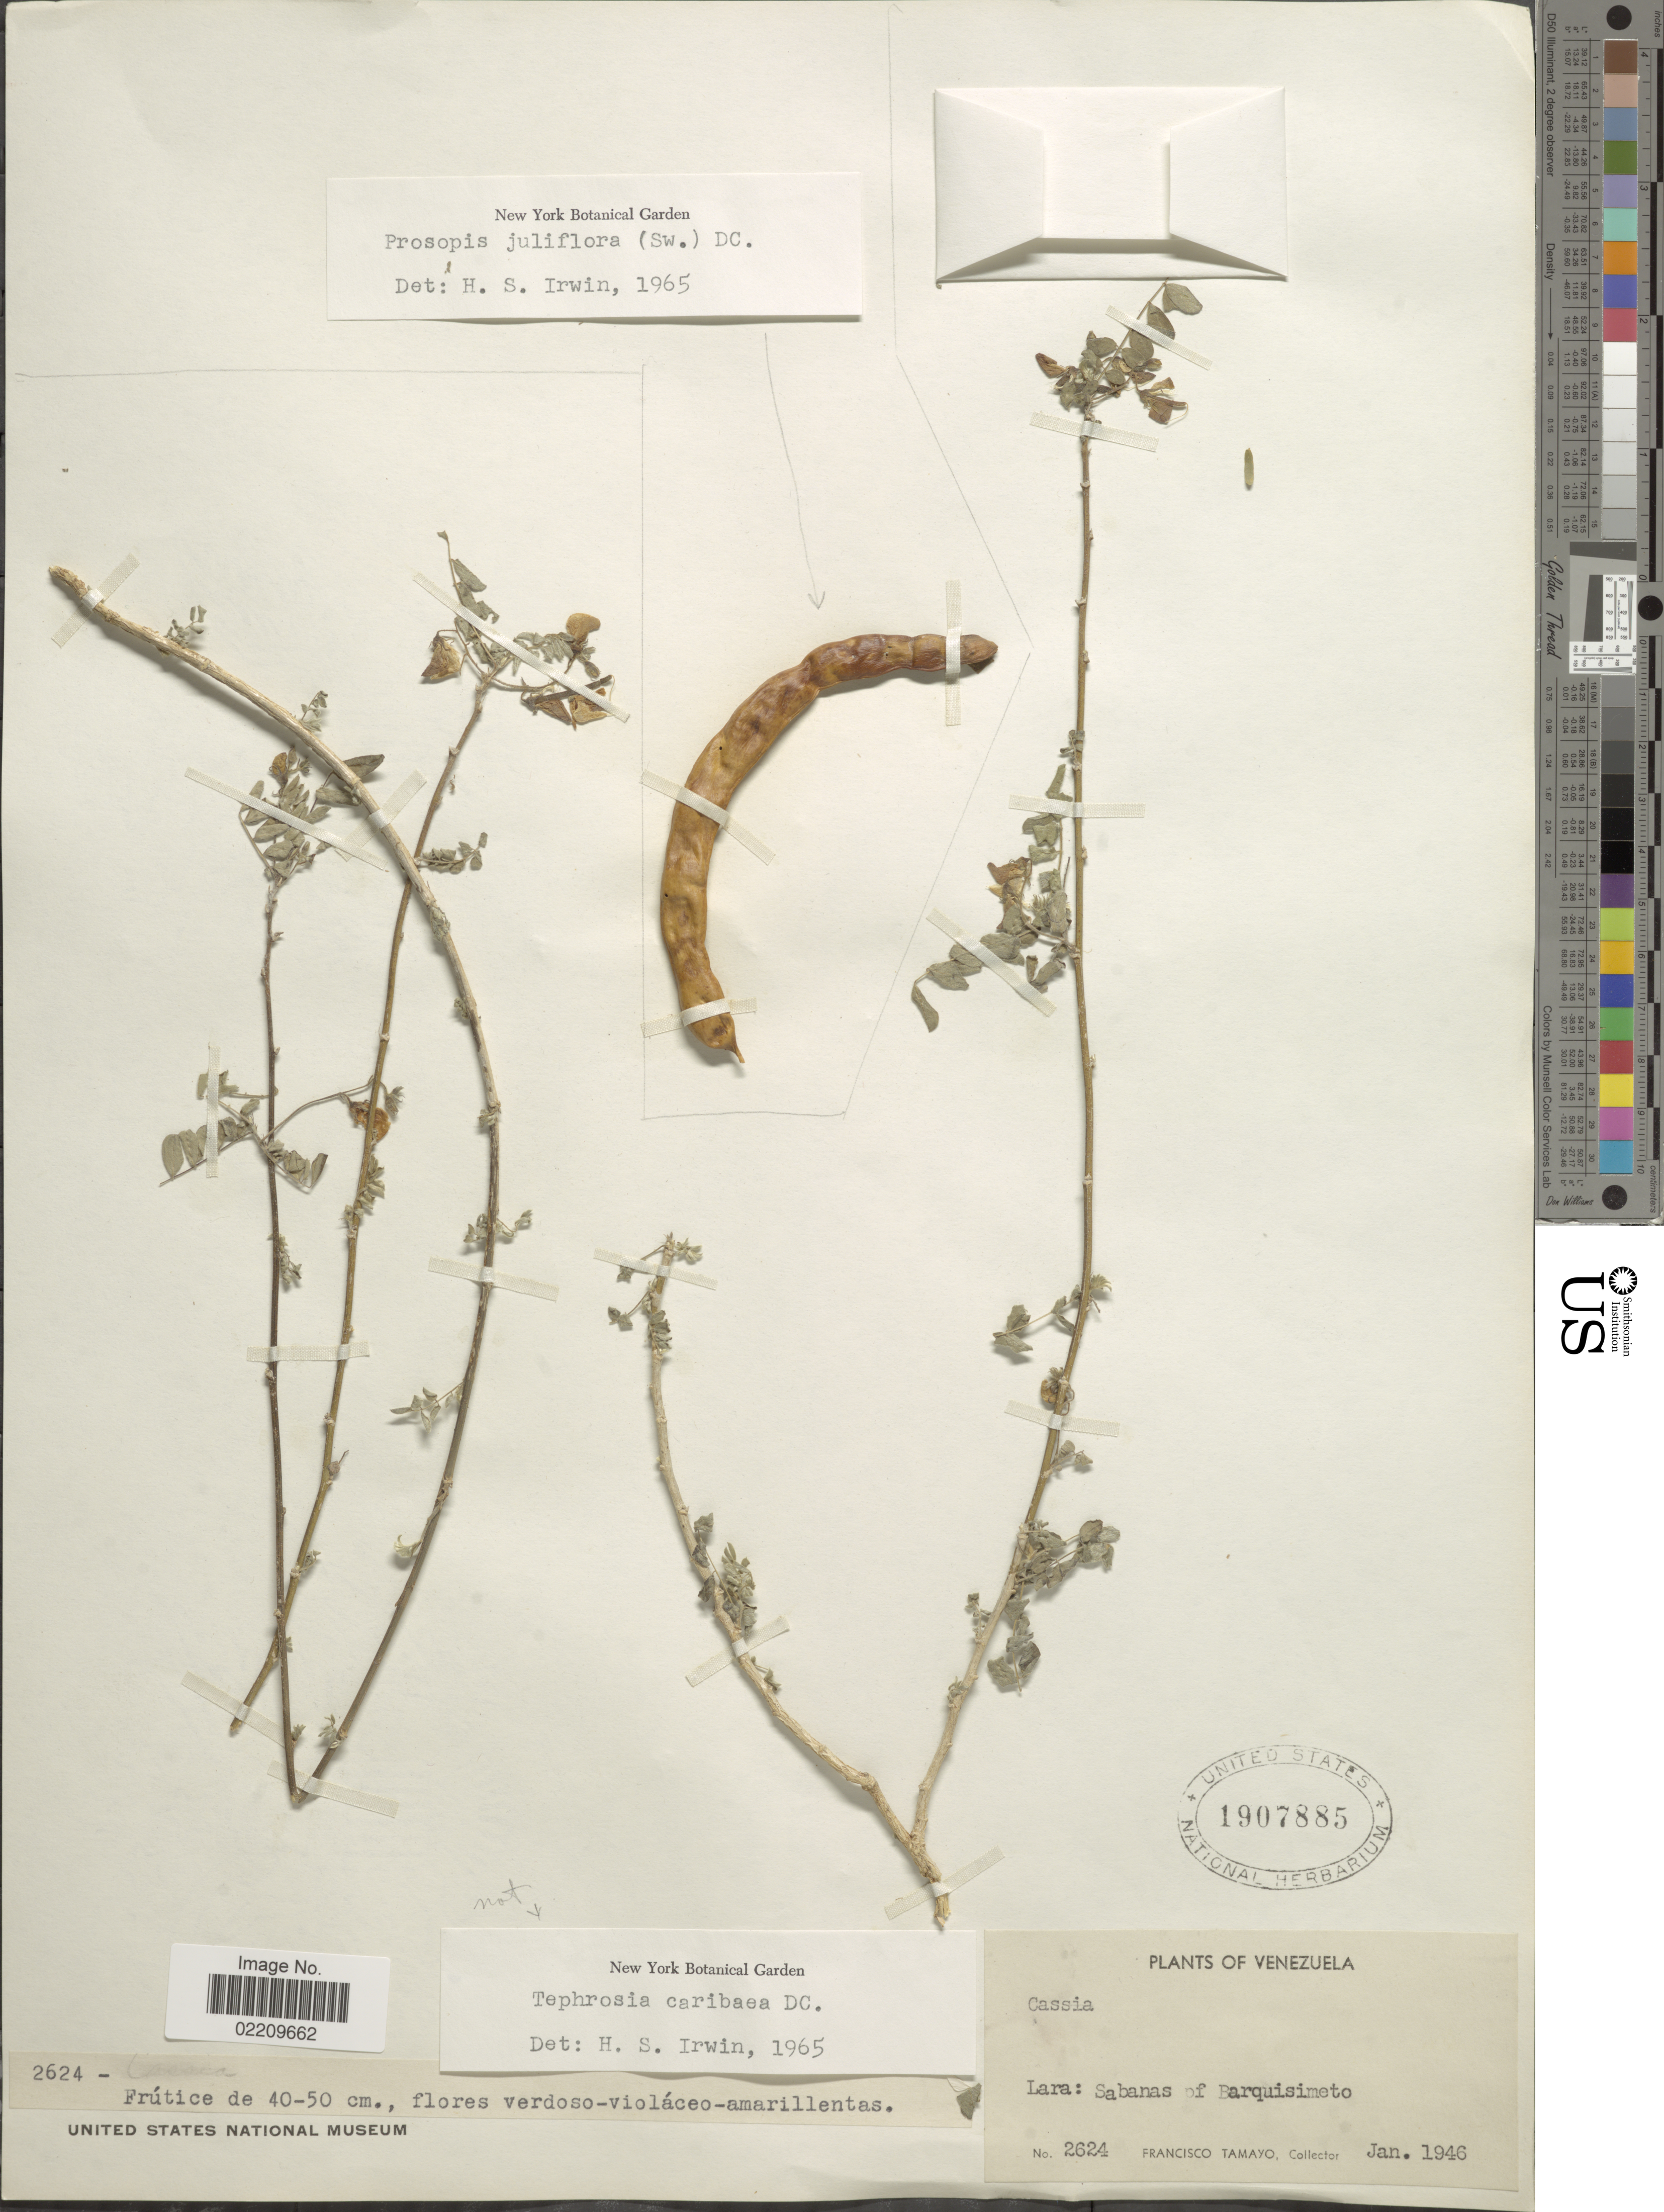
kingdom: Plantae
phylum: Tracheophyta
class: Magnoliopsida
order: Fabales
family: Fabaceae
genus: Neltuma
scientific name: Neltuma juliflora var. juliflora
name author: (Sw.) Raf.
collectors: F. Tamayo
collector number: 2624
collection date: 1946-01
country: Venezuela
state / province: Lara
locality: Sabanas of Barquisimeto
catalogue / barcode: US 1907885